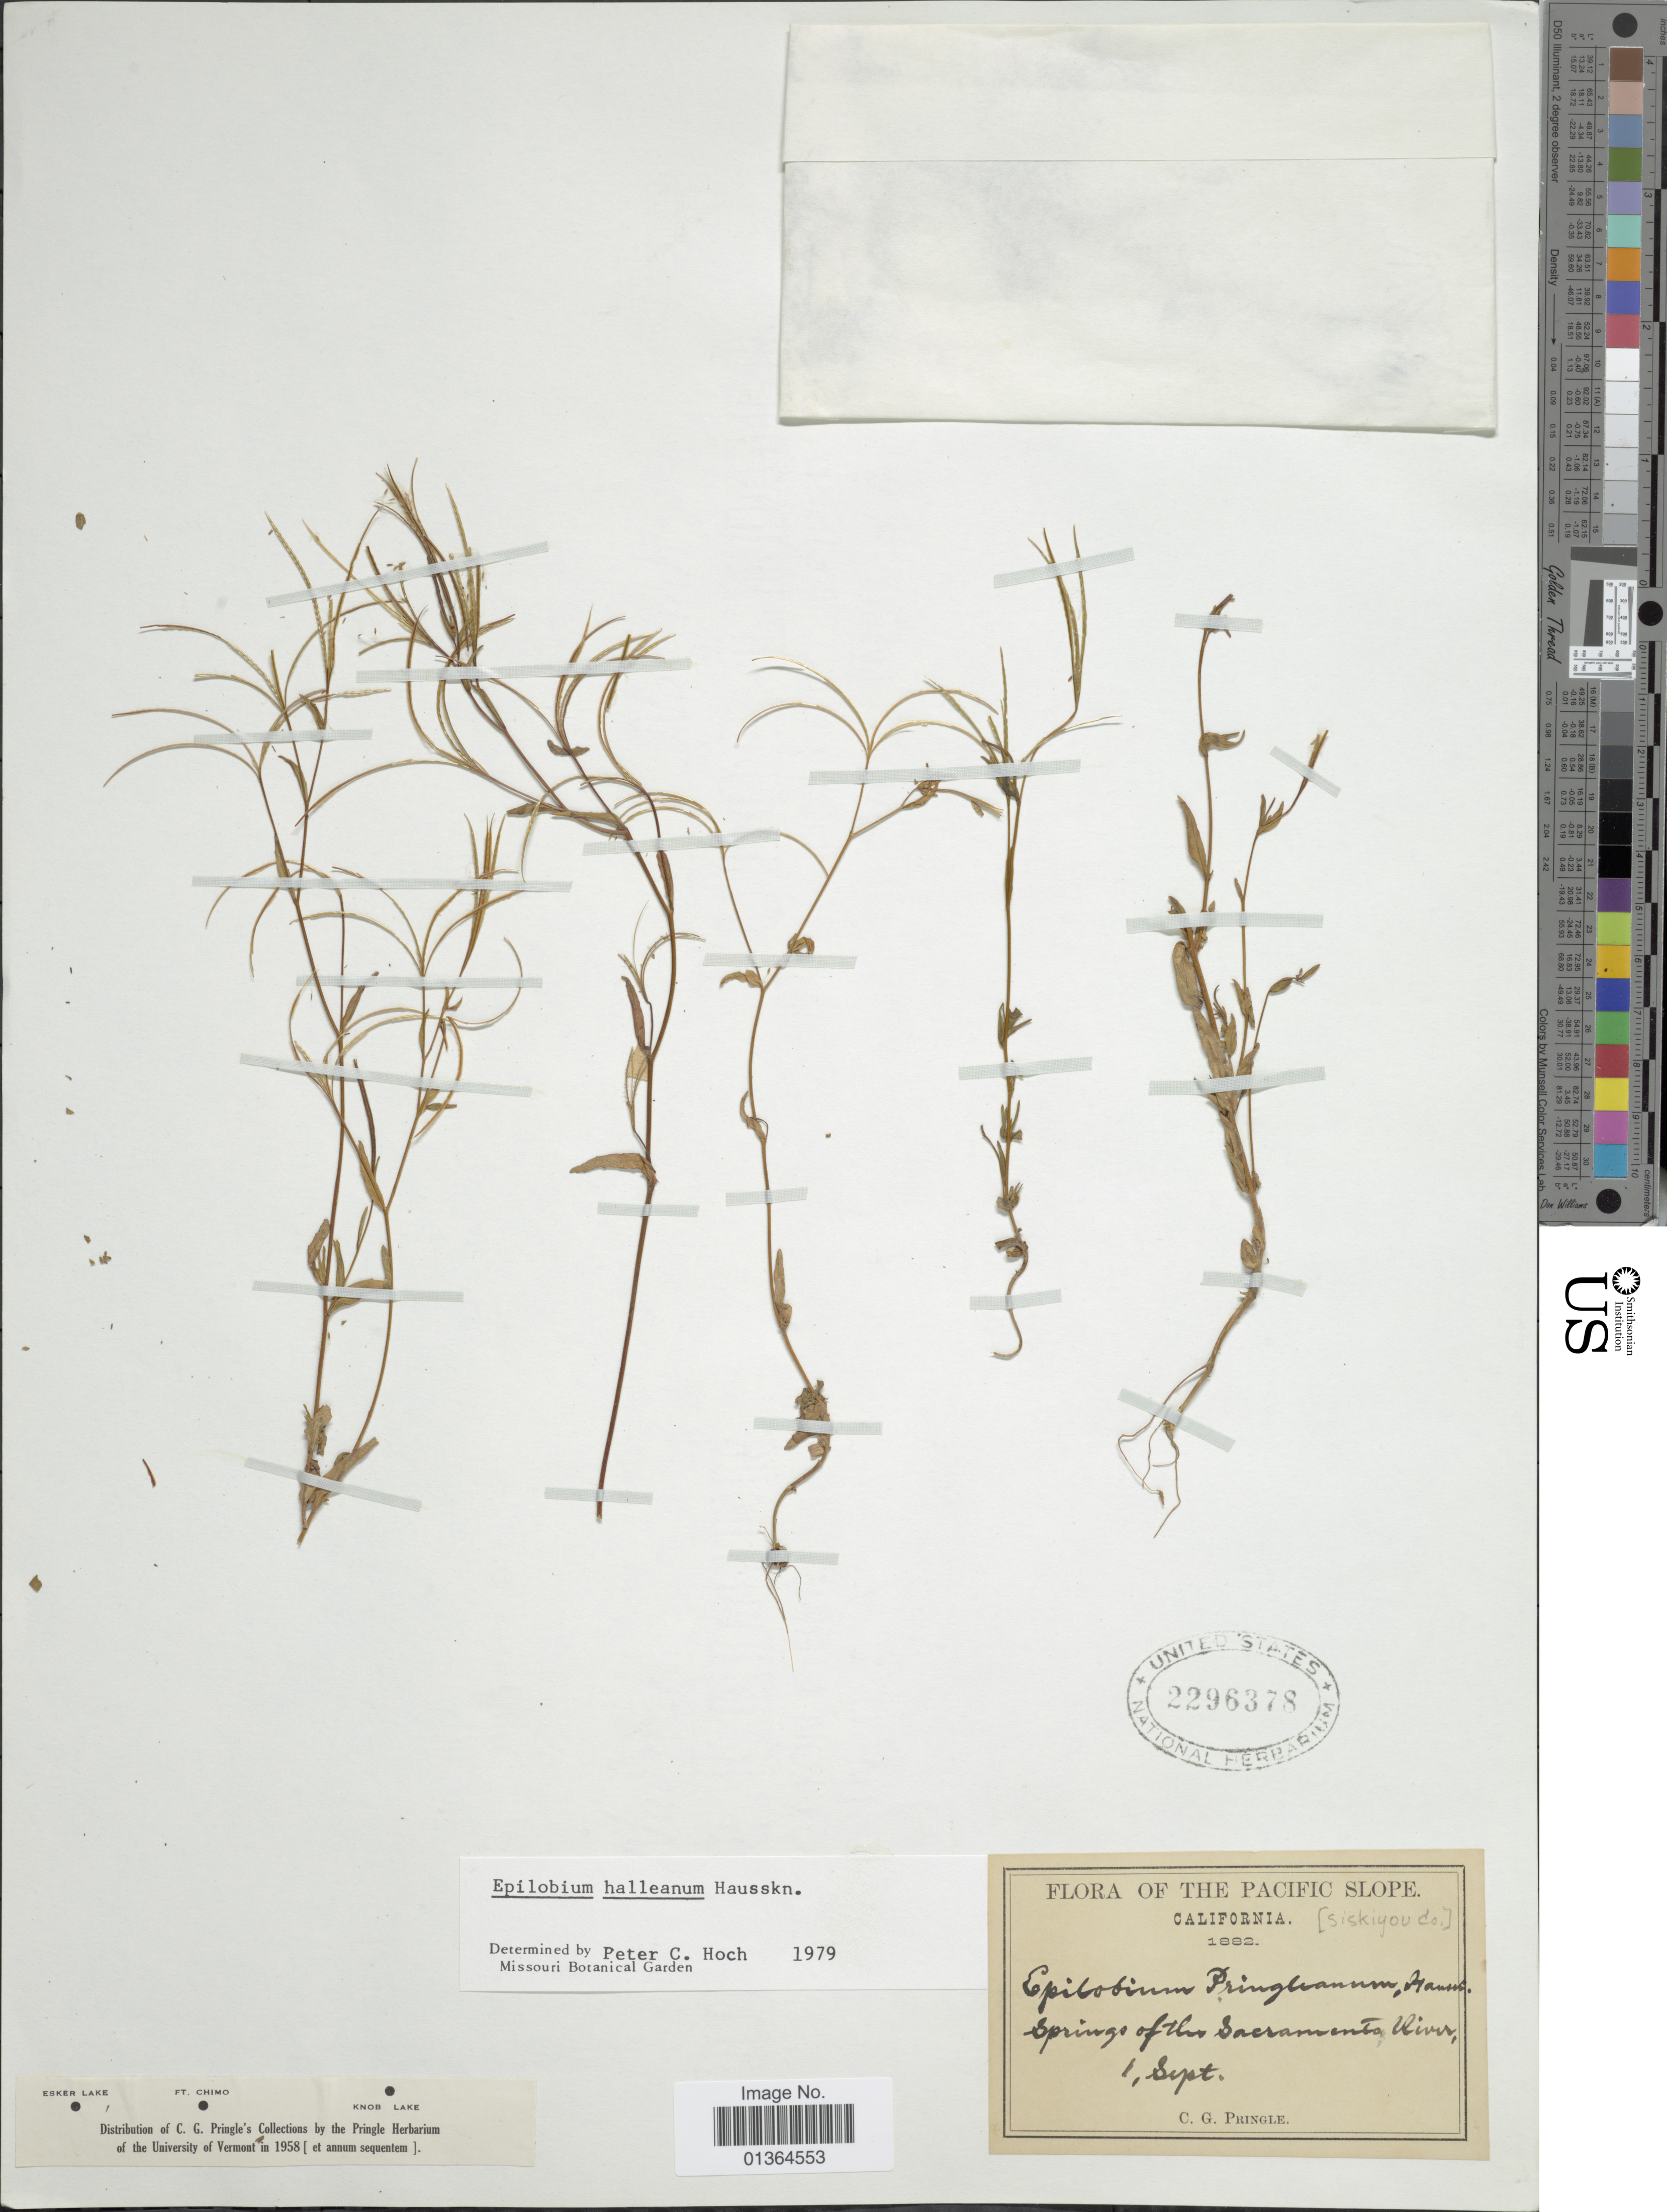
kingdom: Plantae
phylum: Tracheophyta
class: Magnoliopsida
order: Myrtales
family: Onagraceae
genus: Epilobium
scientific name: Epilobium hallianum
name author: Hausskn.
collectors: C. G. Pringle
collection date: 1882-09-01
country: United States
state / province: California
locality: Pacific Slope. Springs of the Sacramento River.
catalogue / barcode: US 2296378